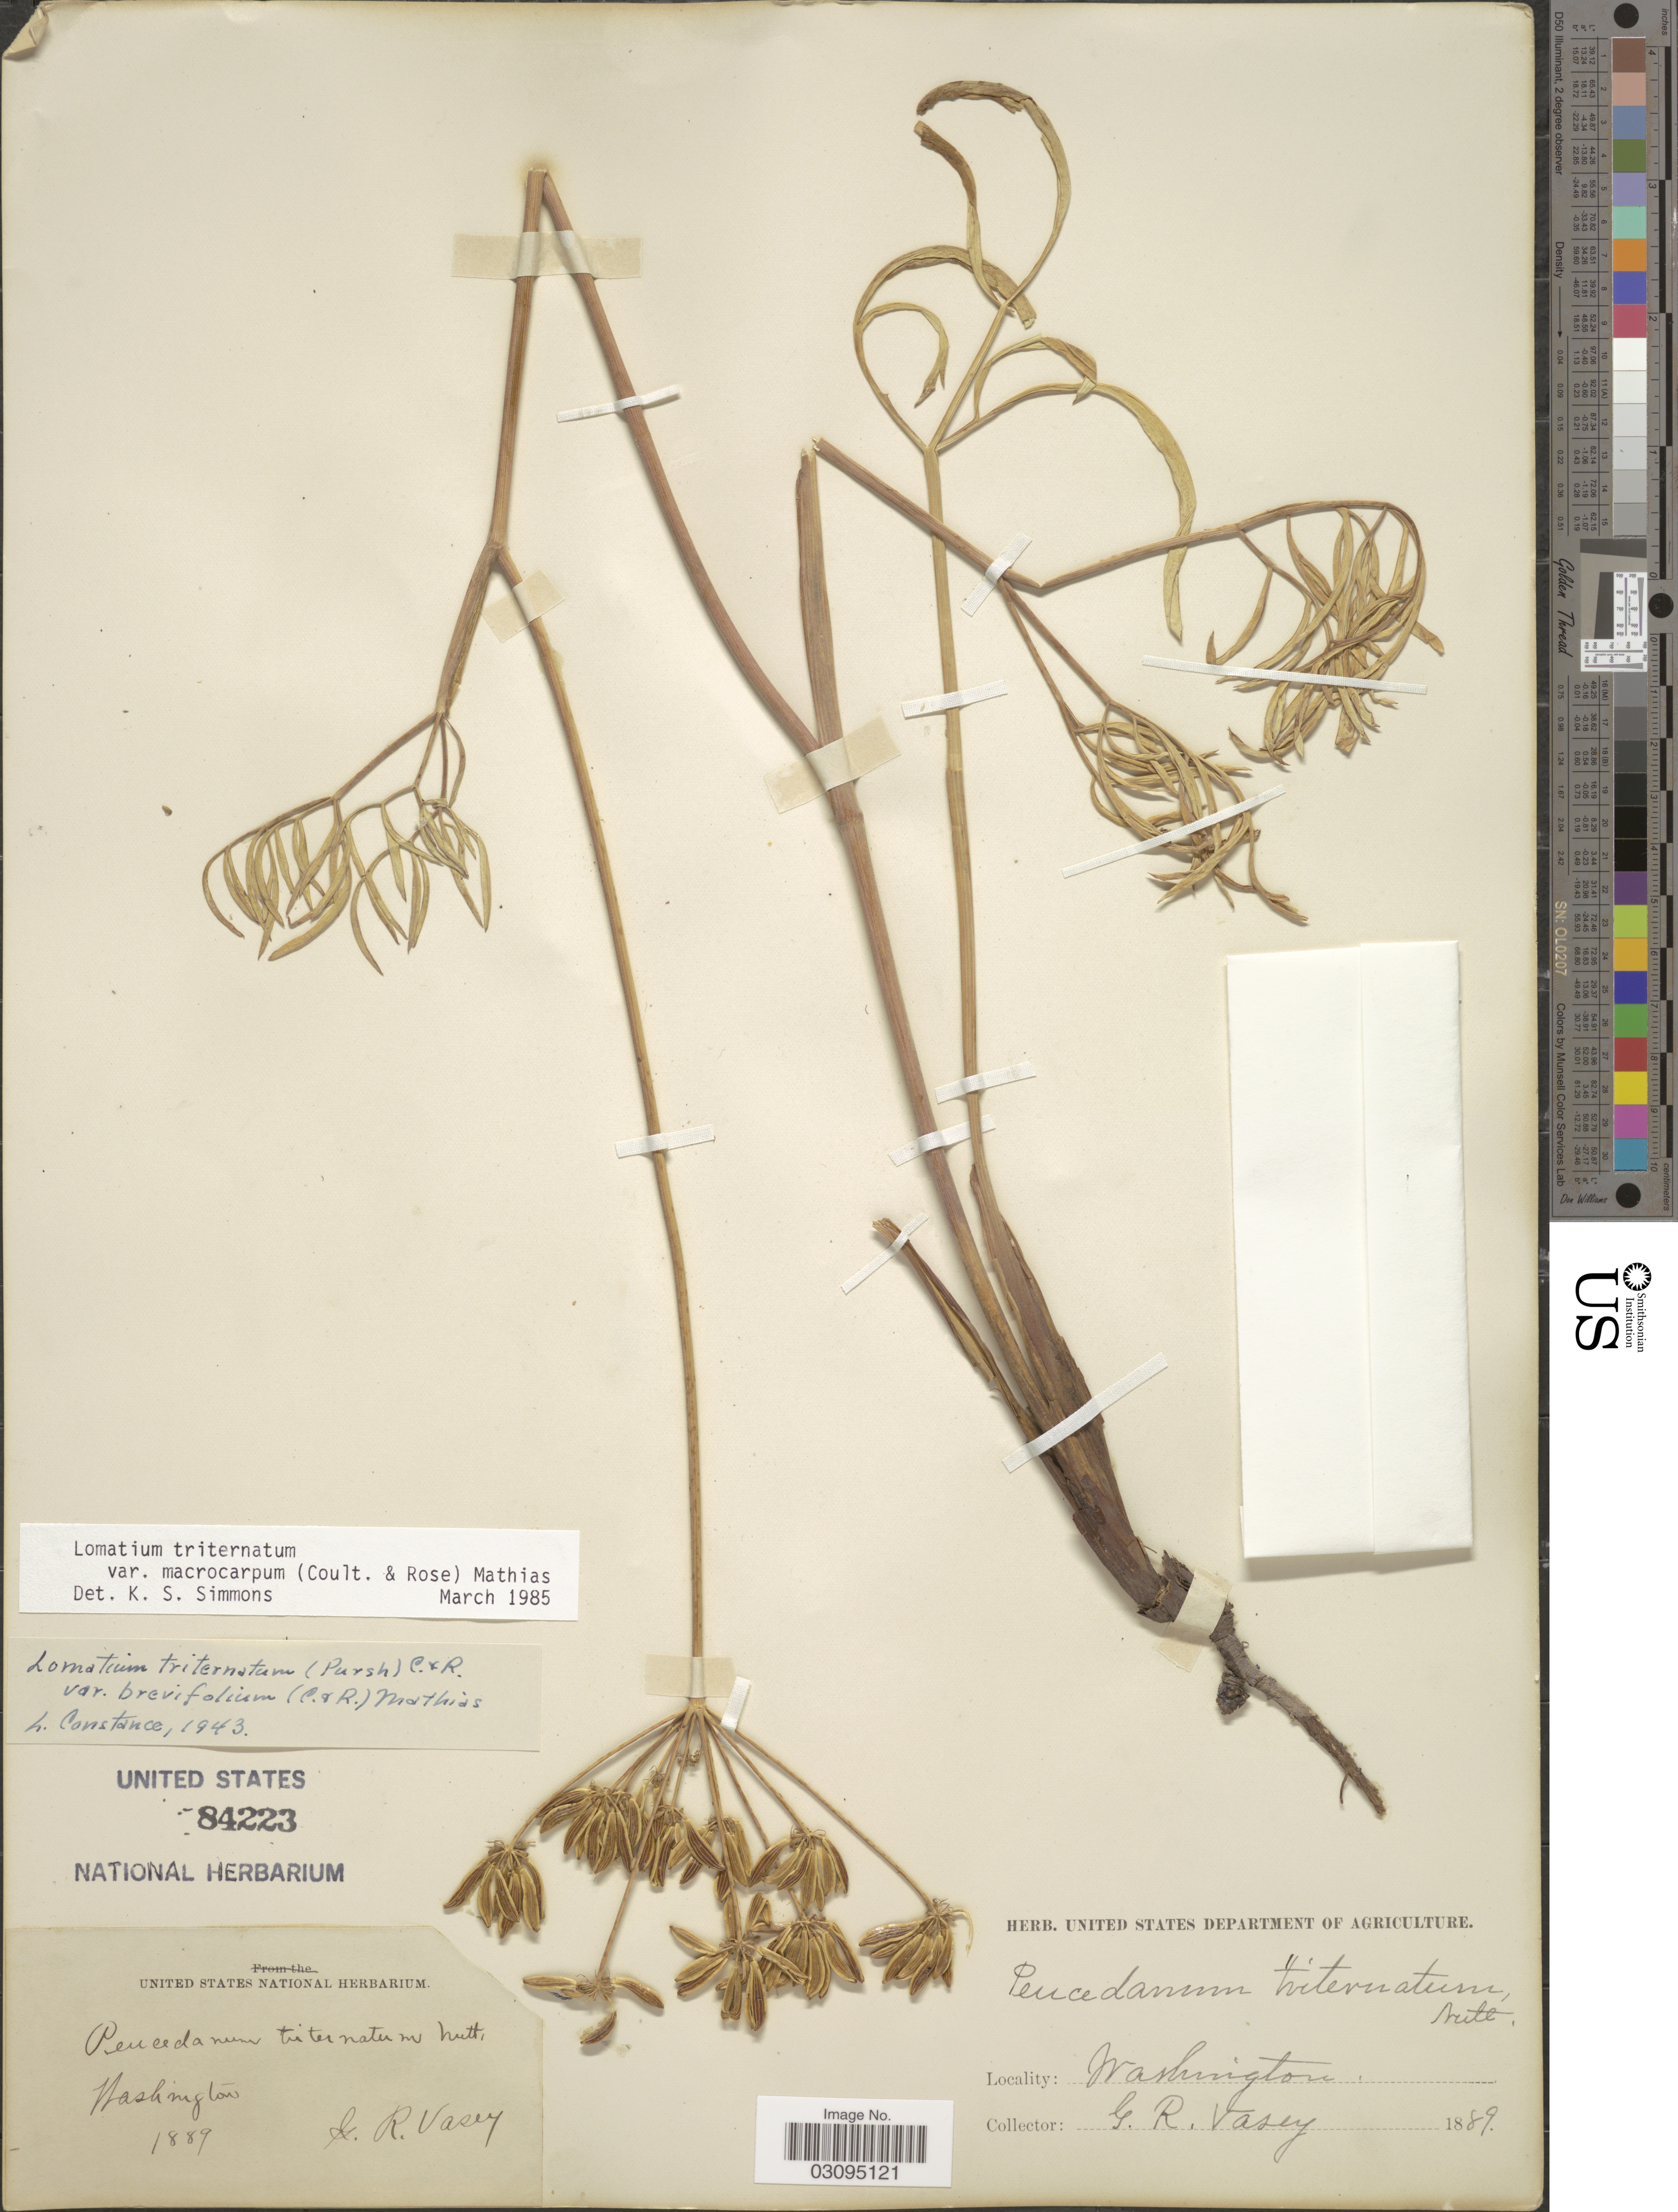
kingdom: Plantae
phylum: Tracheophyta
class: Magnoliopsida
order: Apiales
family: Apiaceae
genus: Lomatium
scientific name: Lomatium triternatum var. macrocarpum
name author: (J.M. Coult. & Rose) Mathias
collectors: G. R. Vasey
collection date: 1889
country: United States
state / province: Washington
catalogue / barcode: US 84223